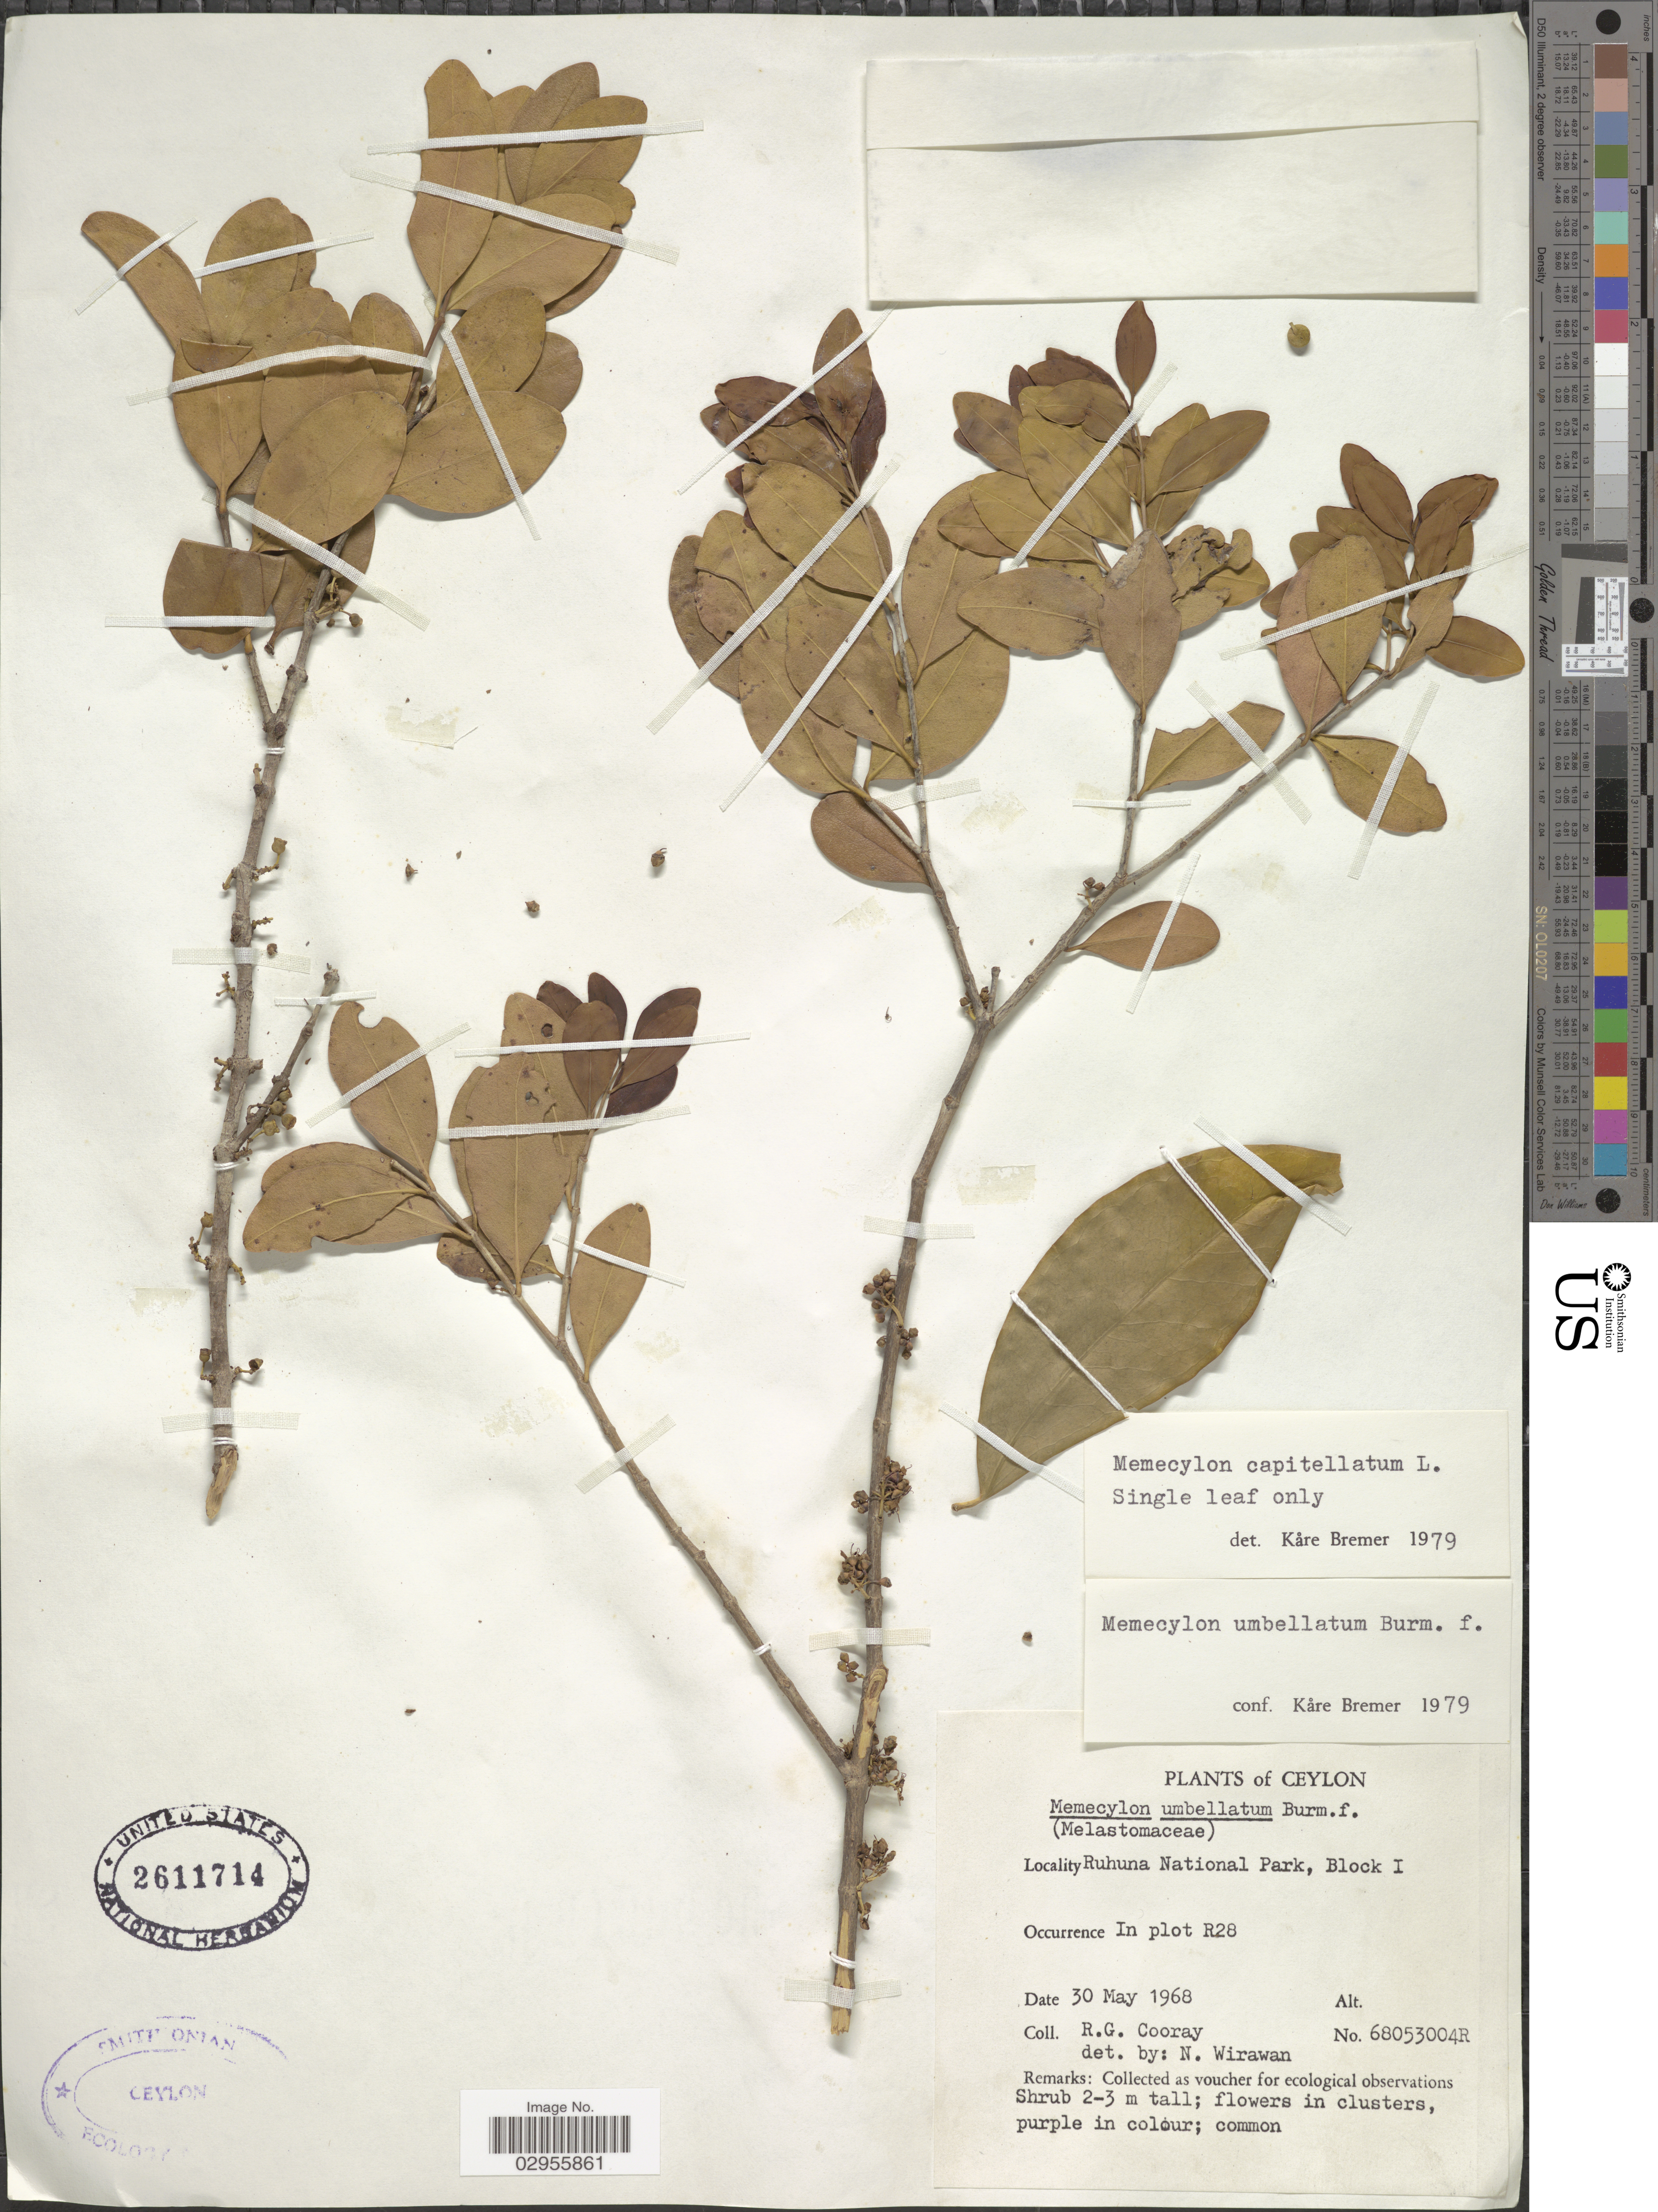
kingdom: Plantae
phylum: Tracheophyta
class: Magnoliopsida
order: Myrtales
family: Melastomataceae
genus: Memecylon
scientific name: Memecylon umbellatum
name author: Burm. f.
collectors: R. Cooray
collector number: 68053004R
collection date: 1968-05-30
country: Sri Lanka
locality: Ceylon. Ruhuna National Park, Block 1. In plot R28.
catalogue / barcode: US 2611714